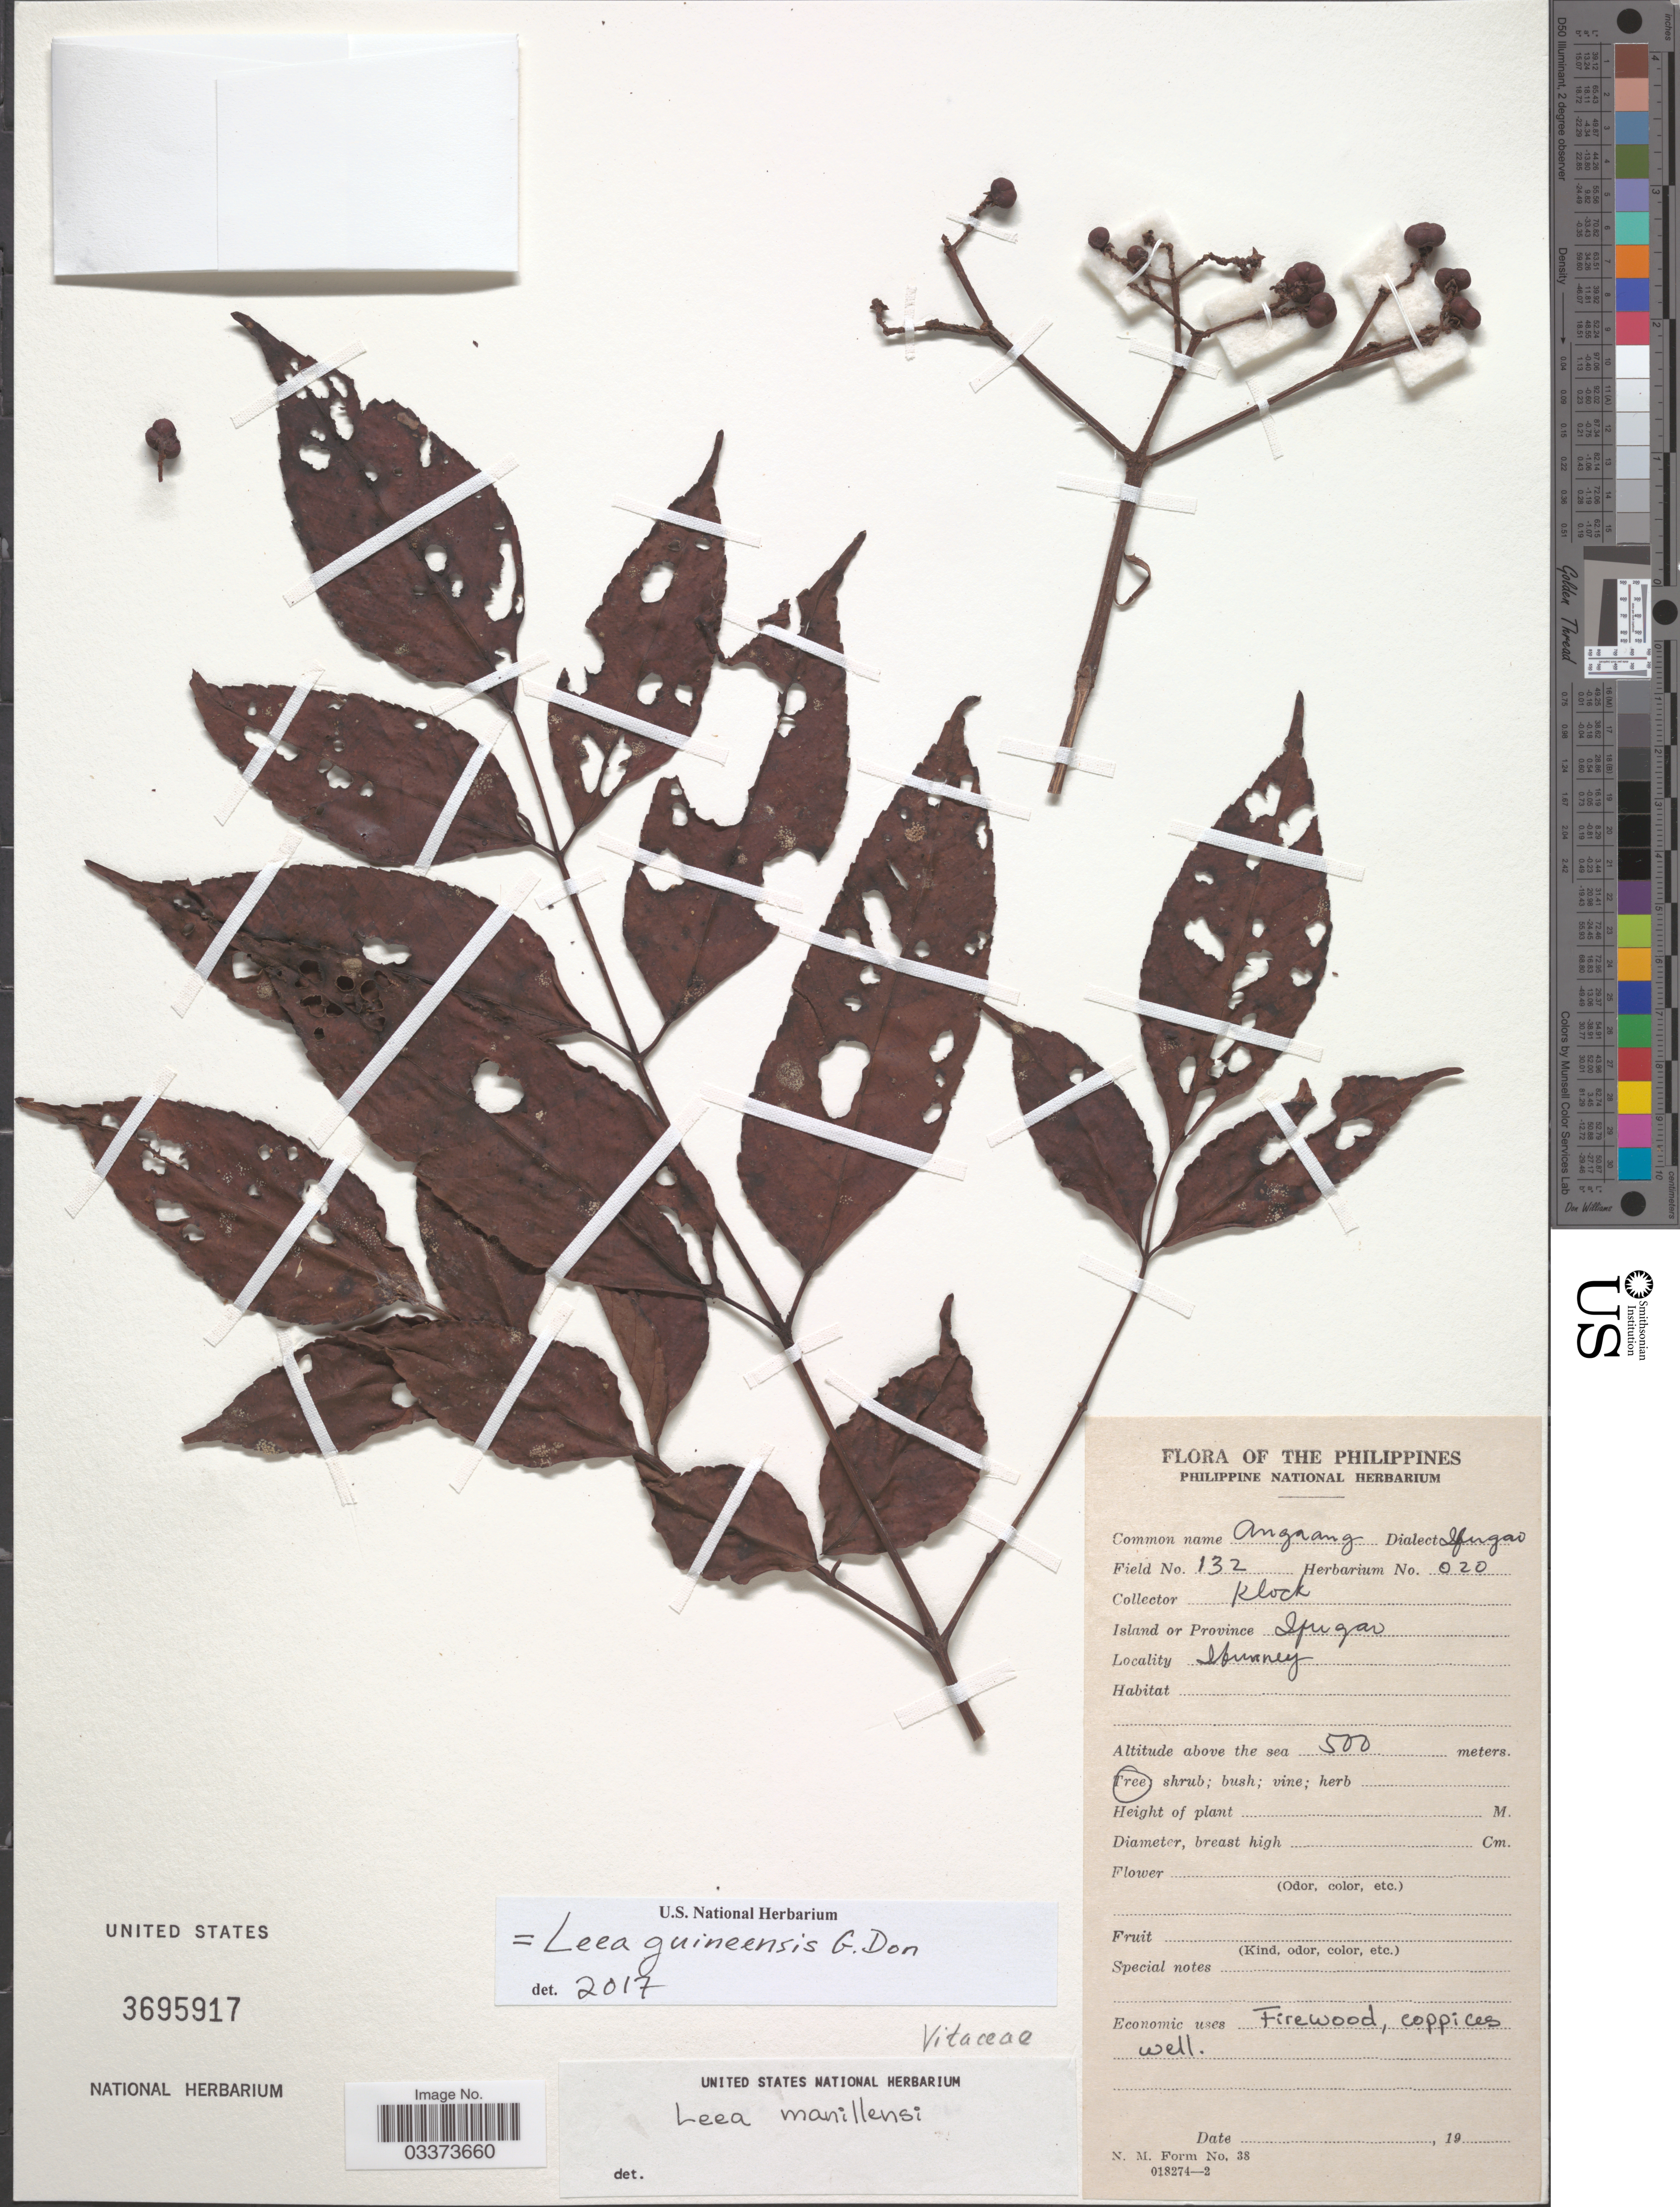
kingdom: Plantae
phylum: Tracheophyta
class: Magnoliopsida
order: Vitales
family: Vitaceae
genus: Leea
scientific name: Leea guineensis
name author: G. Don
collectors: Klock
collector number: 132/020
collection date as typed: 19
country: Philippines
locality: Island or Province Ifugao. Ibunney.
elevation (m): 500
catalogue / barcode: US 3695917